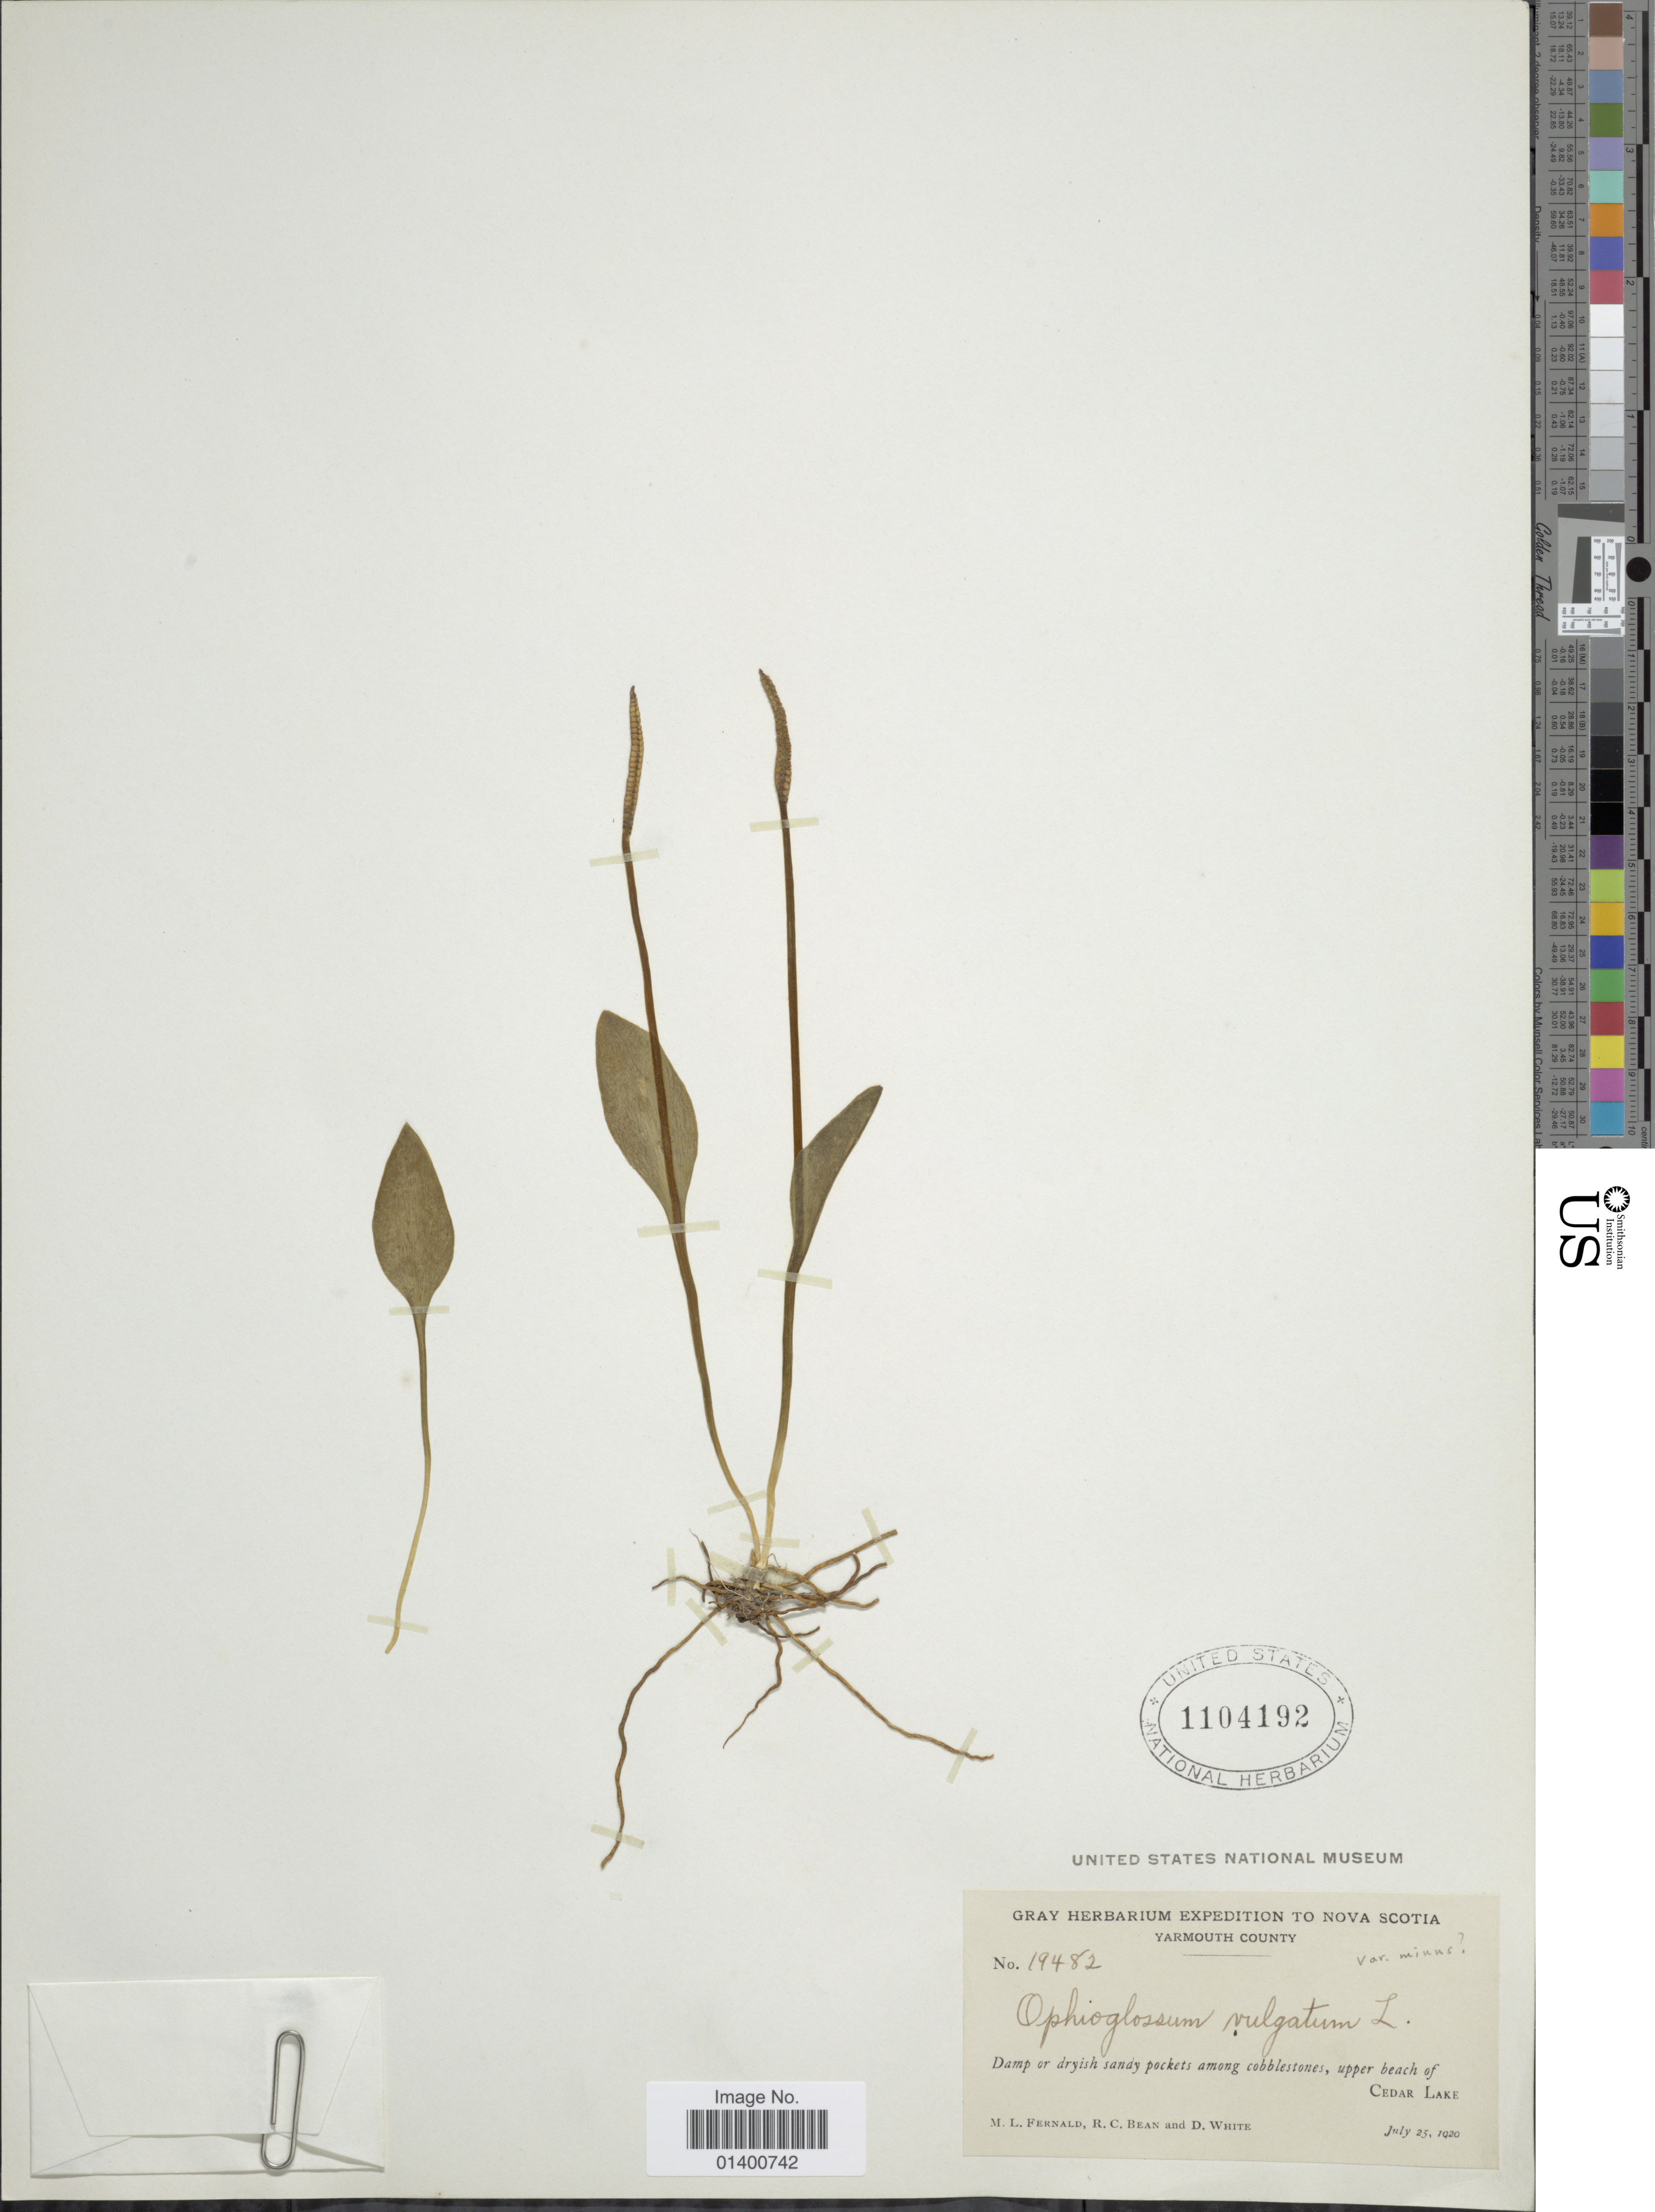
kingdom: Plantae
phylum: Tracheophyta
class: Polypodiopsida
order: Ophioglossales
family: Ophioglossaceae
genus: Ophioglossum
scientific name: Ophioglossum vulgatum var. pseudopodum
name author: (S.F. Blake) Farw.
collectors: M. L. Fernald, R. Bean & D. White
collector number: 19482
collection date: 1920-07-25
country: Canada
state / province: Nova Scotia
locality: Yarmouth County, upper beach of Cedar Lake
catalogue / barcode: US 1104192